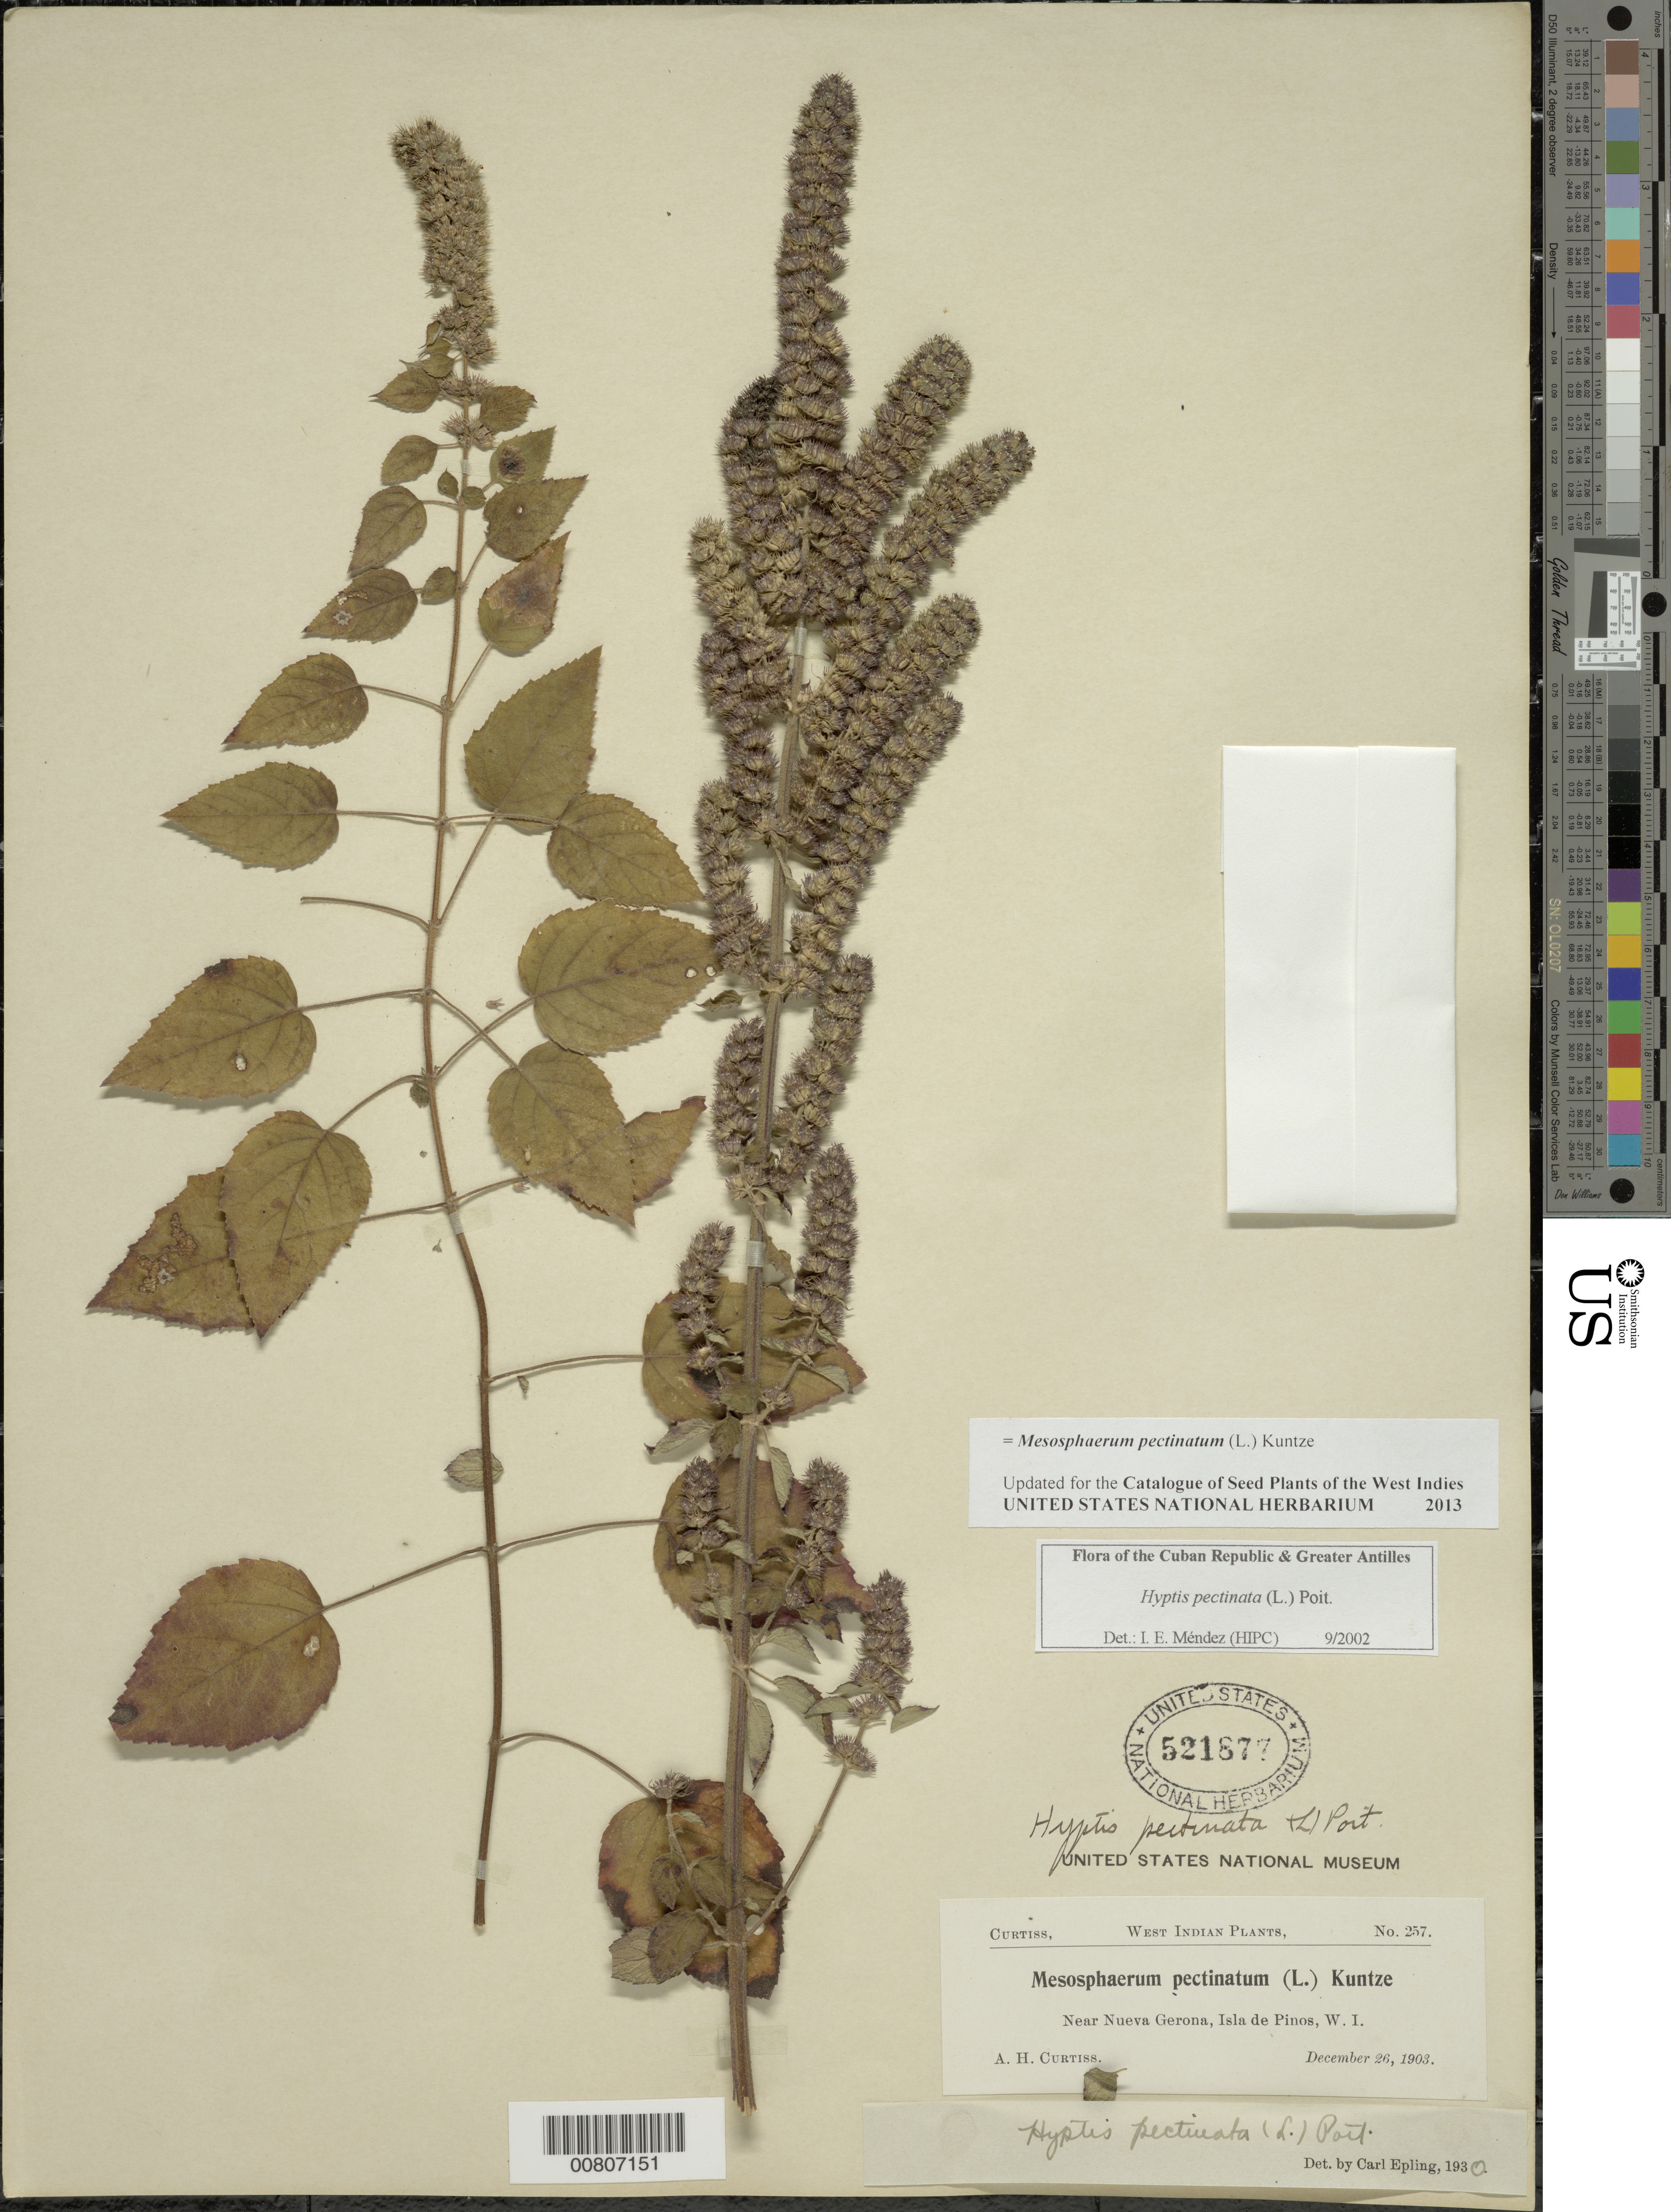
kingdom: Plantae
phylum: Tracheophyta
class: Magnoliopsida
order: Lamiales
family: Lamiaceae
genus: Hyptis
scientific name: Hyptis pectinata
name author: (L.) Poit.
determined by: Méndez, Isidro E., (HIPC)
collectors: A. H. Curtiss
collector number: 257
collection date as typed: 26 Dec 1903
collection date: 1903-12-26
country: Cuba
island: Isla de la Juventud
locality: Isle of Pines, near Nueva Gerona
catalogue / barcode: US 521877